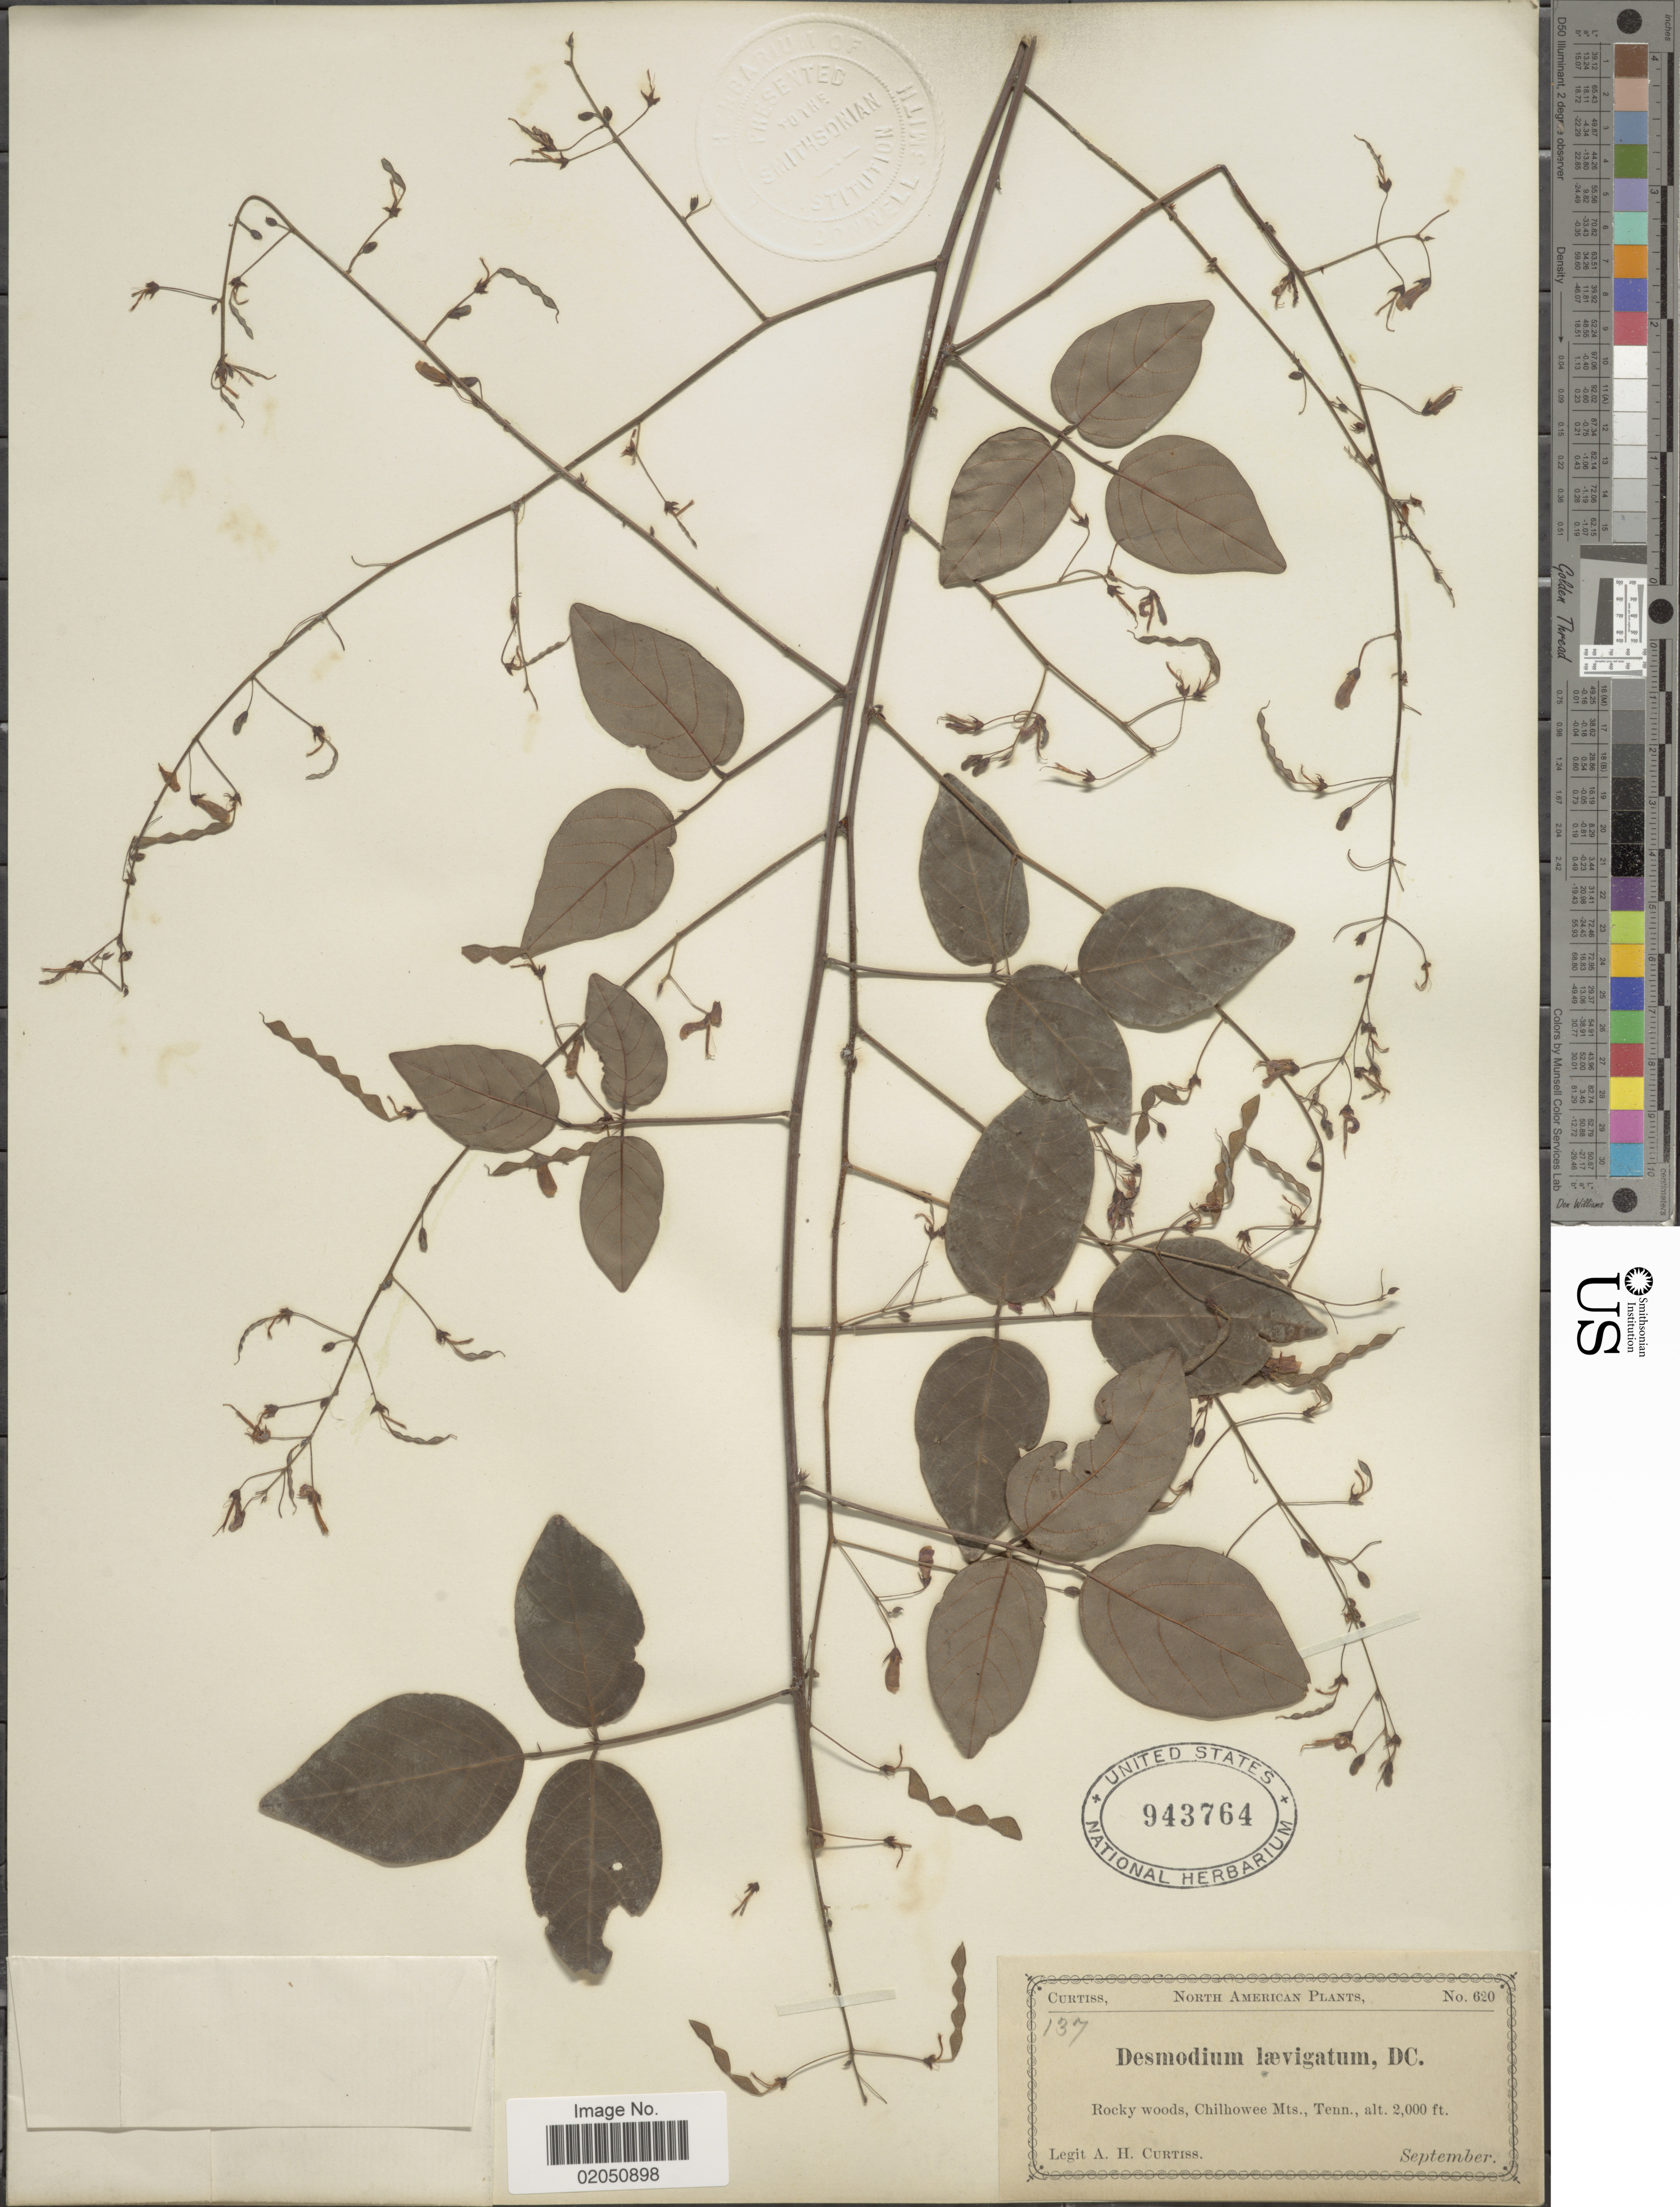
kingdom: Plantae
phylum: Tracheophyta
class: Magnoliopsida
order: Fabales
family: Fabaceae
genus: Desmodium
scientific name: Desmodium laevigatum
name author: (Nutt.) DC.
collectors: A. H. Curtiss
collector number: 620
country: United States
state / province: Tennessee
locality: Rocky woods, Chilhowee Mts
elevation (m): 610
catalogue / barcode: US 943764